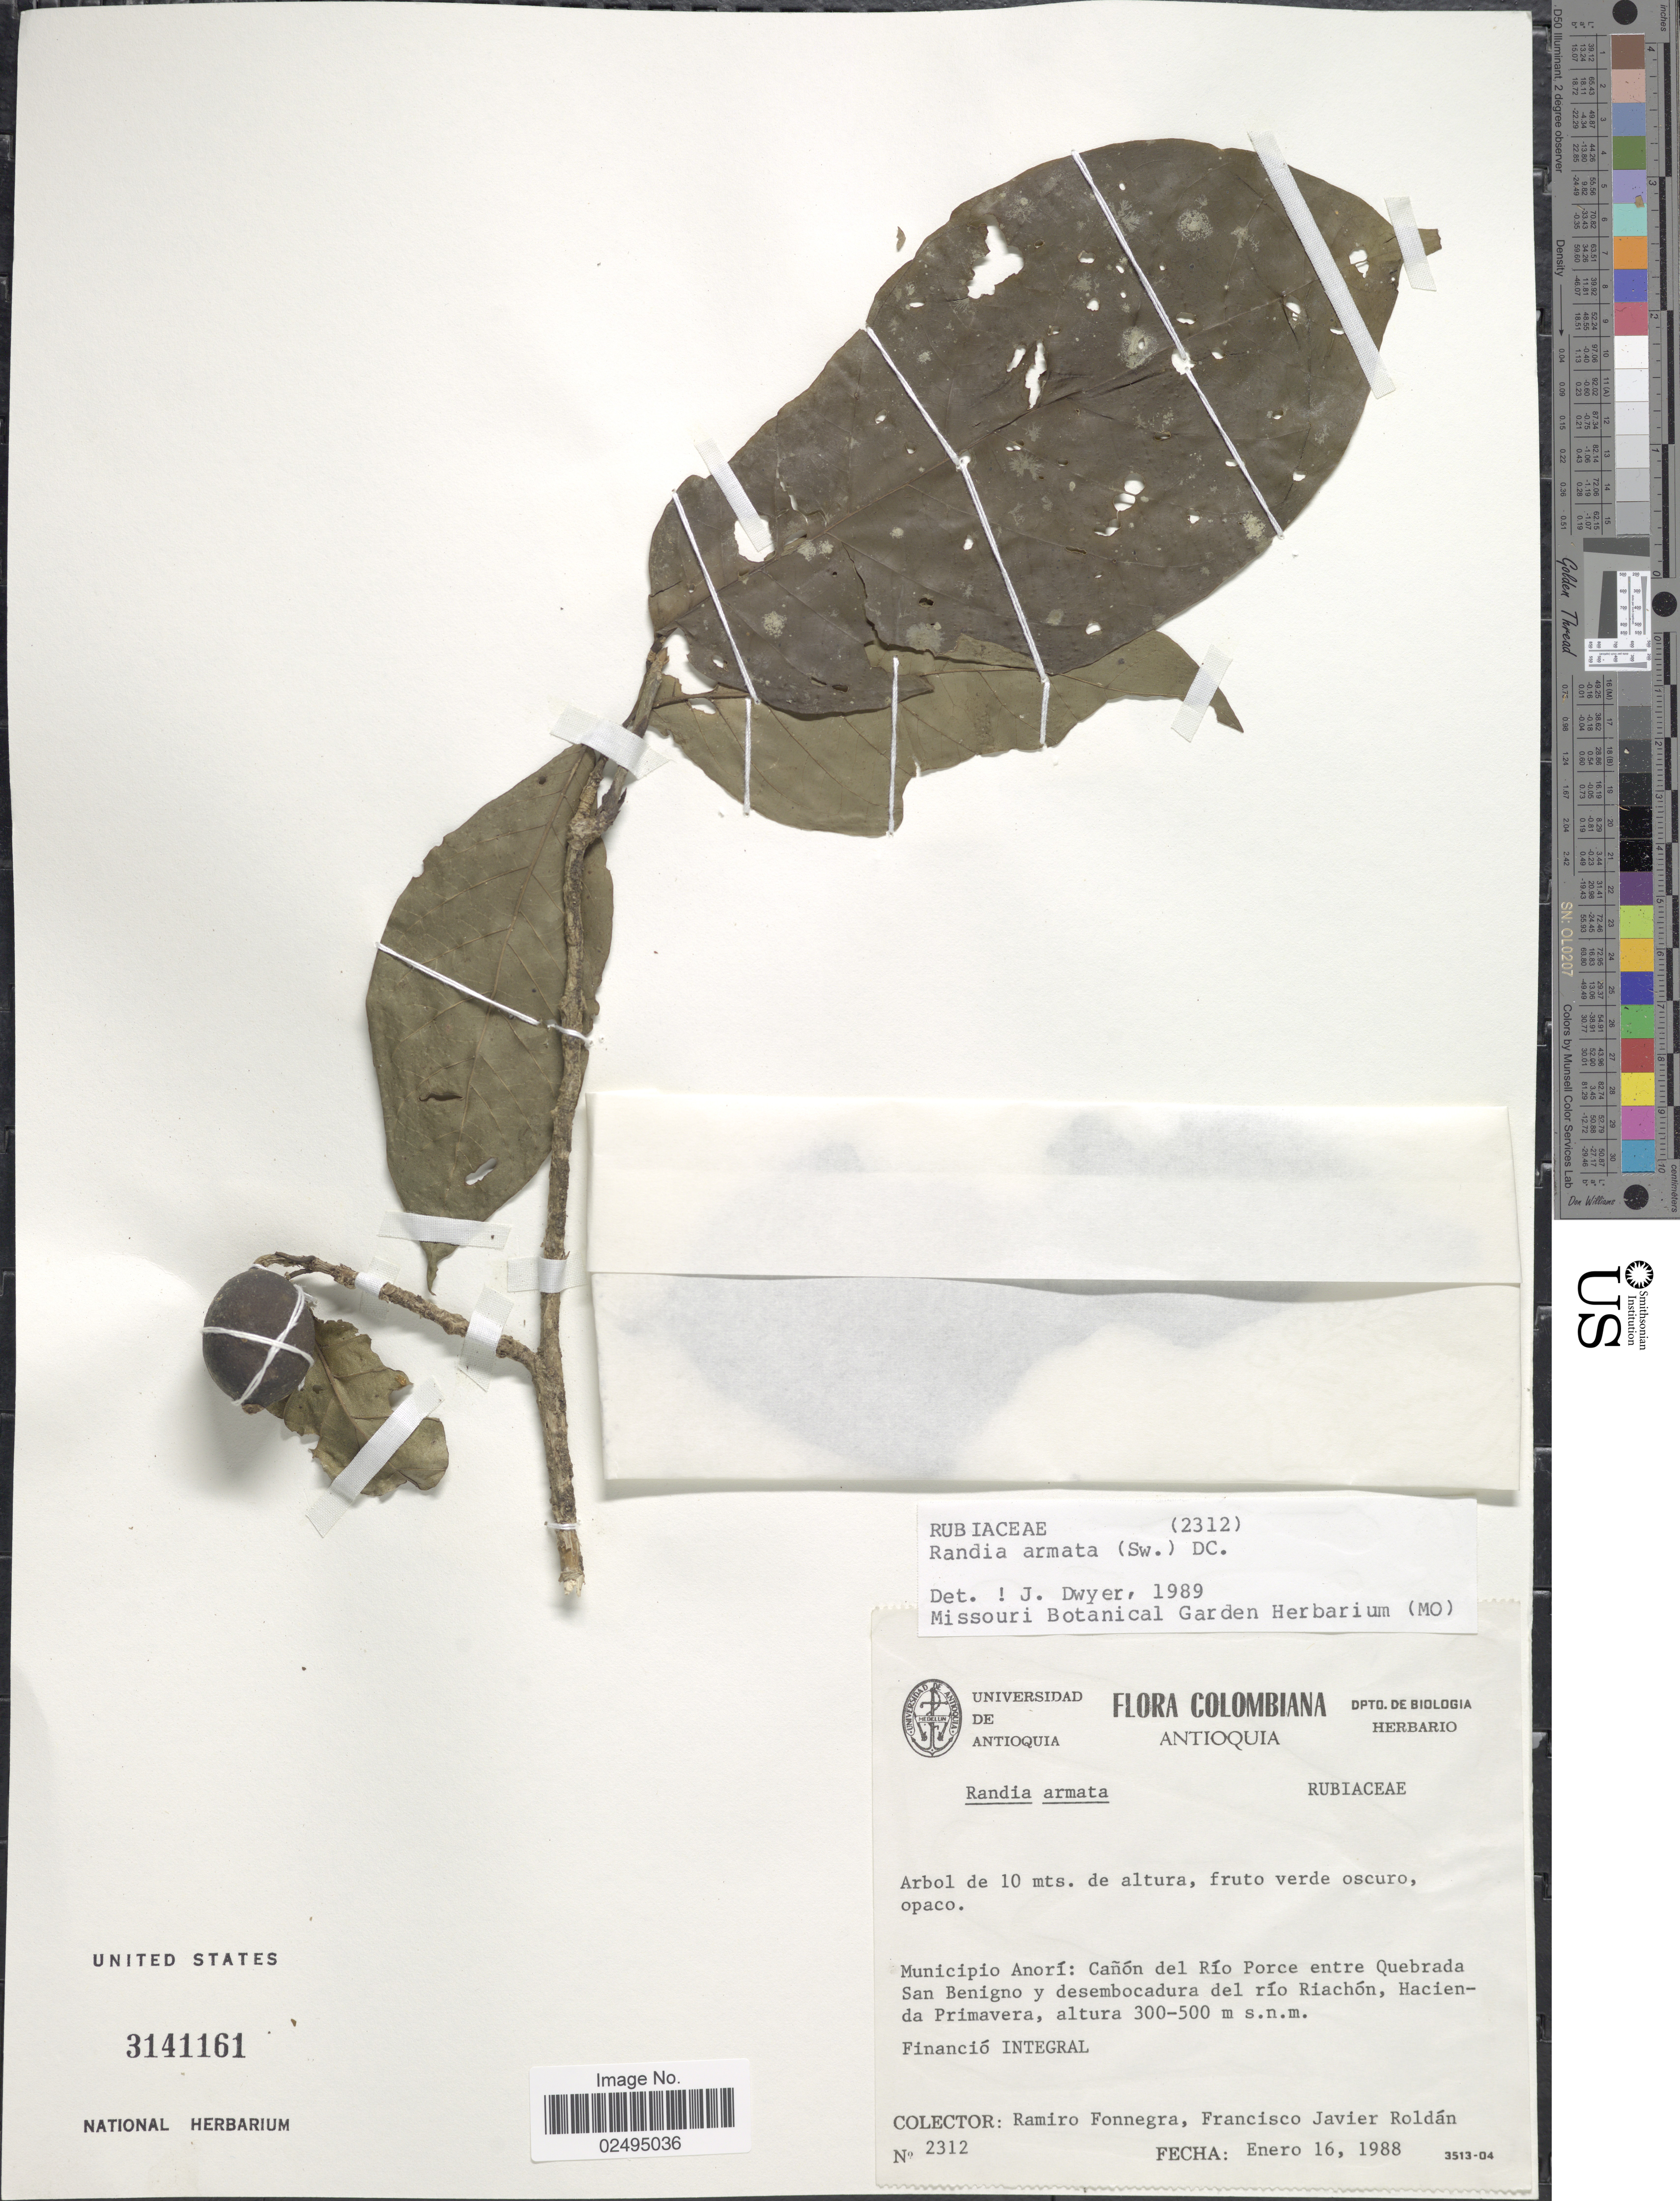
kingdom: Plantae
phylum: Tracheophyta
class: Magnoliopsida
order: Gentianales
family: Rubiaceae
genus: Randia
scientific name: Randia armata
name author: (Sw.) DC.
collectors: R. Fonnegra & F. J. Roldán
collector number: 2312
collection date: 1988-01-16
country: Colombia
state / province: Antioquia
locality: Municipio Anori: Canon del Rio Porce entre Quebrada San Benigno y desembocadura del rio Riachon, Hacienda Primavera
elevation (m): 300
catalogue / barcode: US 3141161